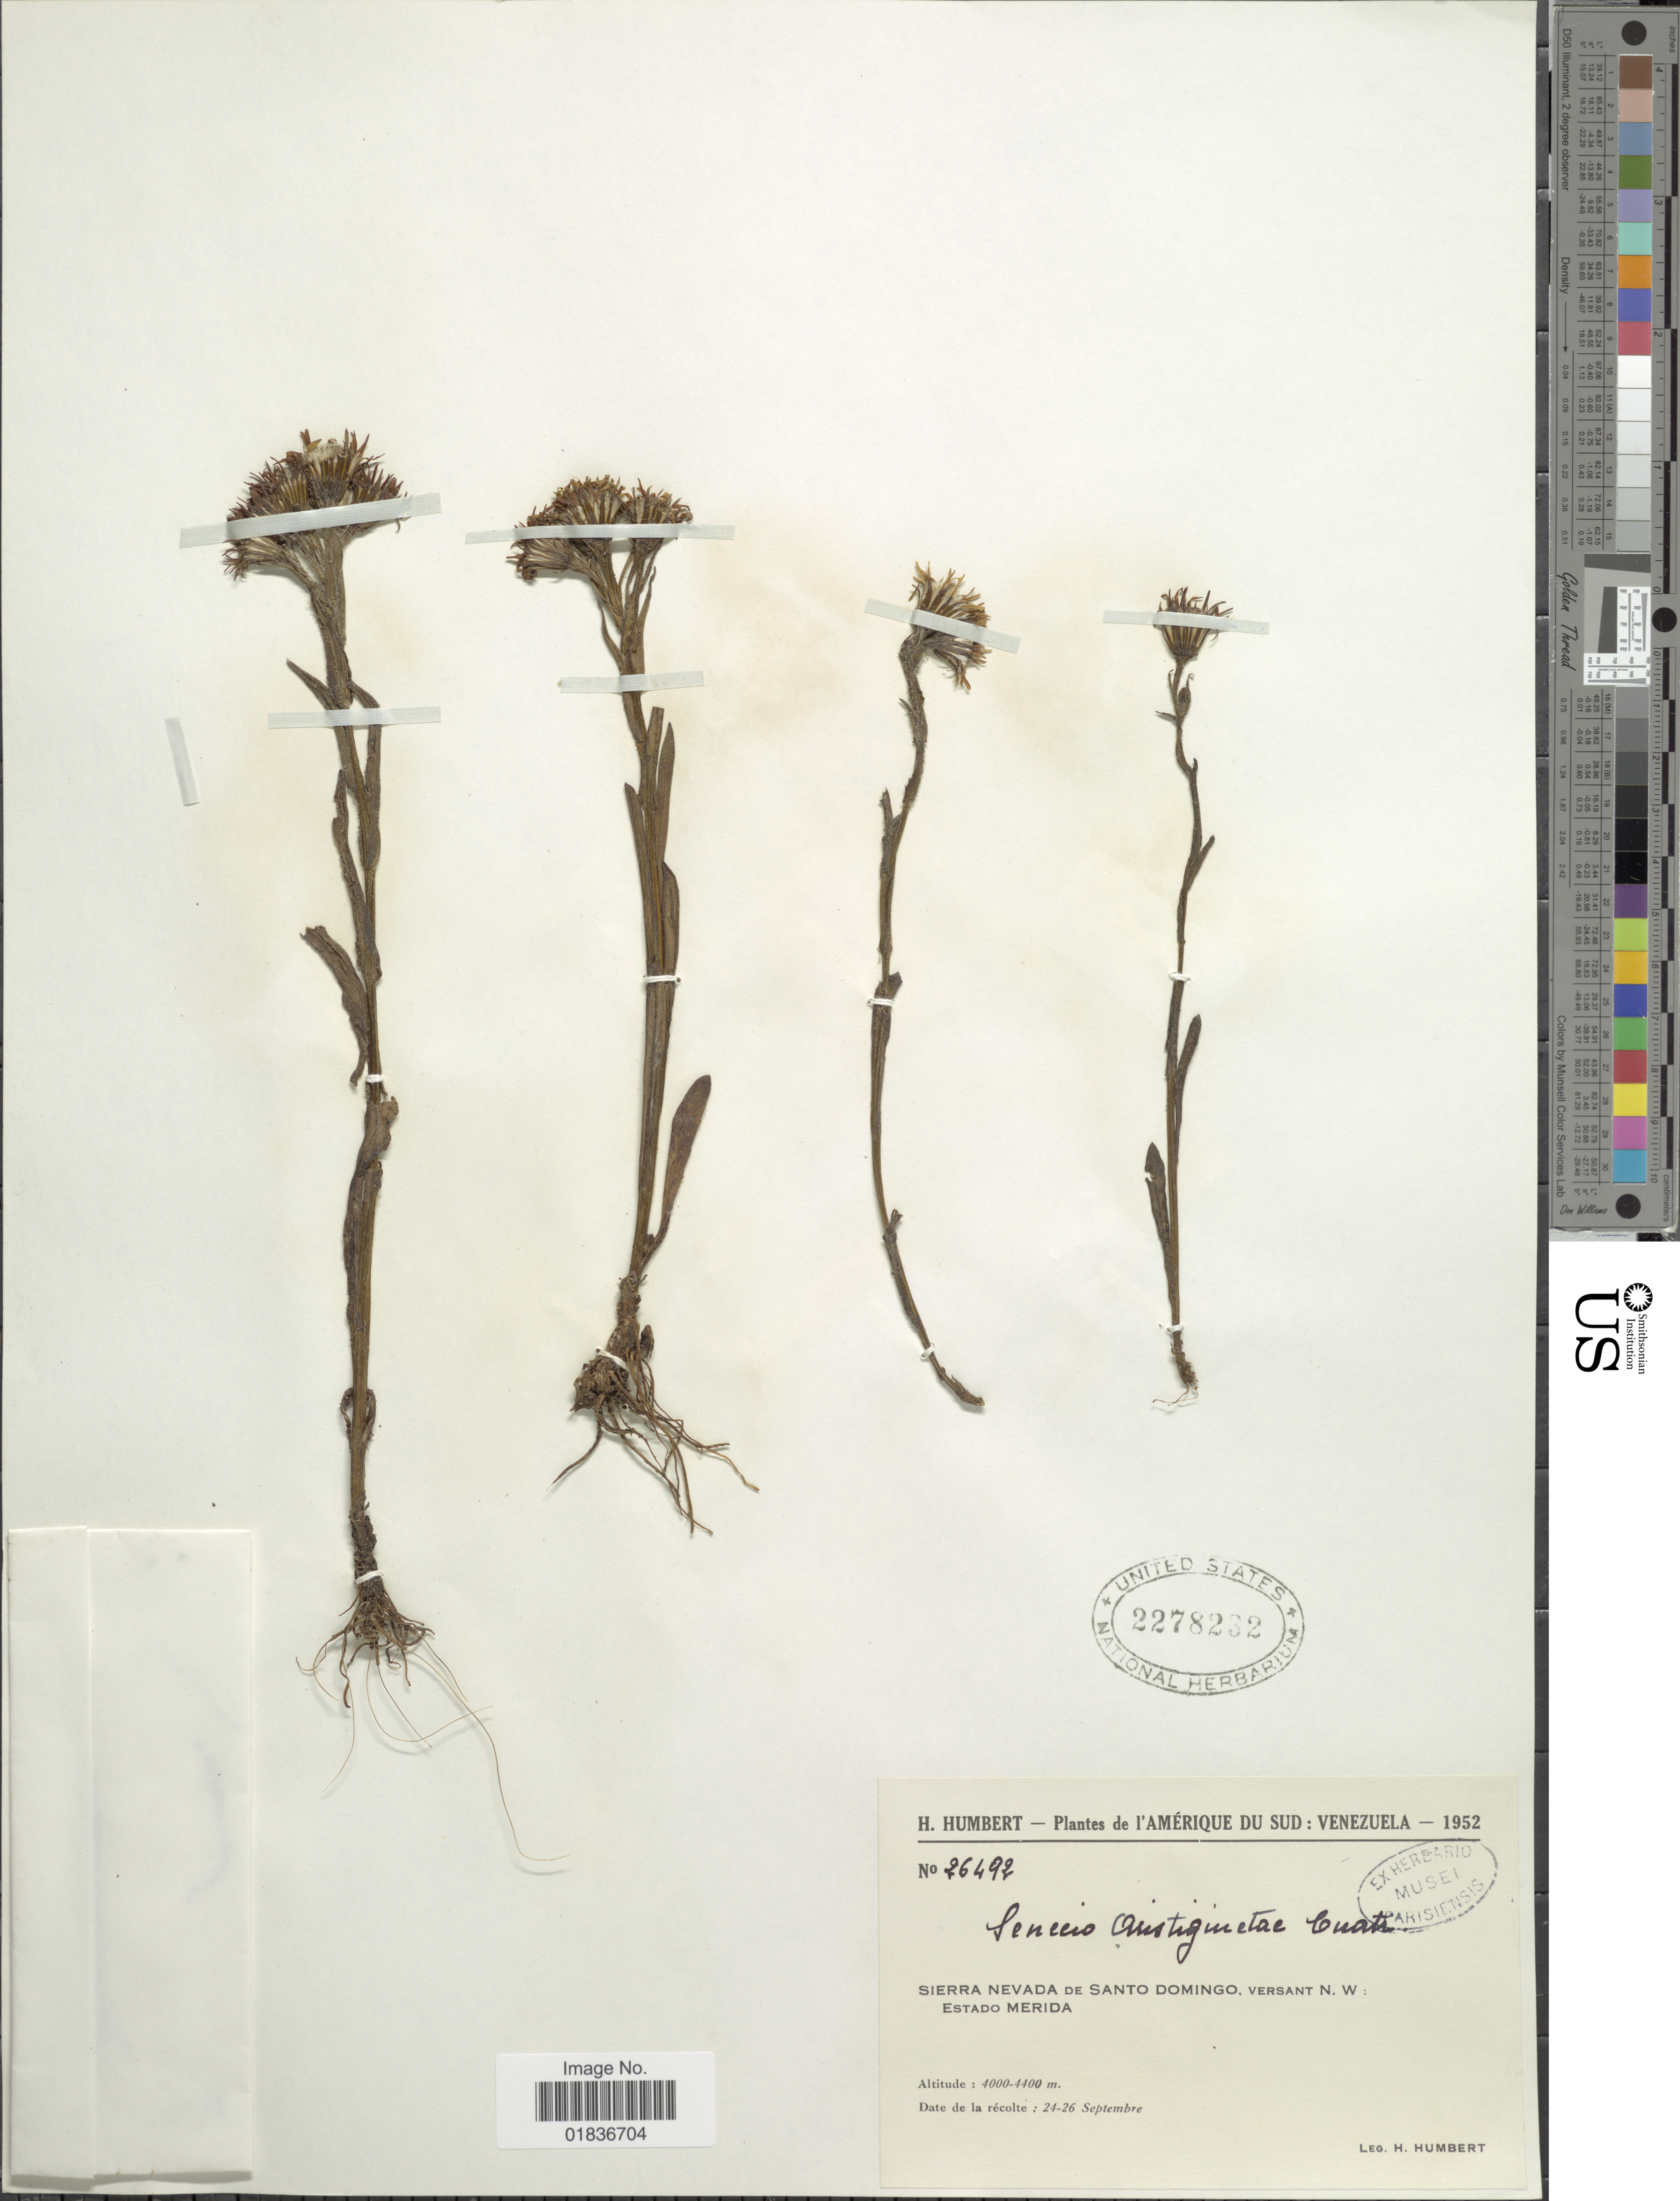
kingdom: Plantae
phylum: Tracheophyta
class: Magnoliopsida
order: Asterales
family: Asteraceae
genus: Senecio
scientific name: Senecio aristeguietae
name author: Cuatrec.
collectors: H. Humbert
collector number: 26492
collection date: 1952-09-24/1952-09-26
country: Venezuela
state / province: Mérida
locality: Sierra Nevada de Santo Domingo, versant N. W. : Estado Merida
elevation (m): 4000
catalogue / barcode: US 2278232